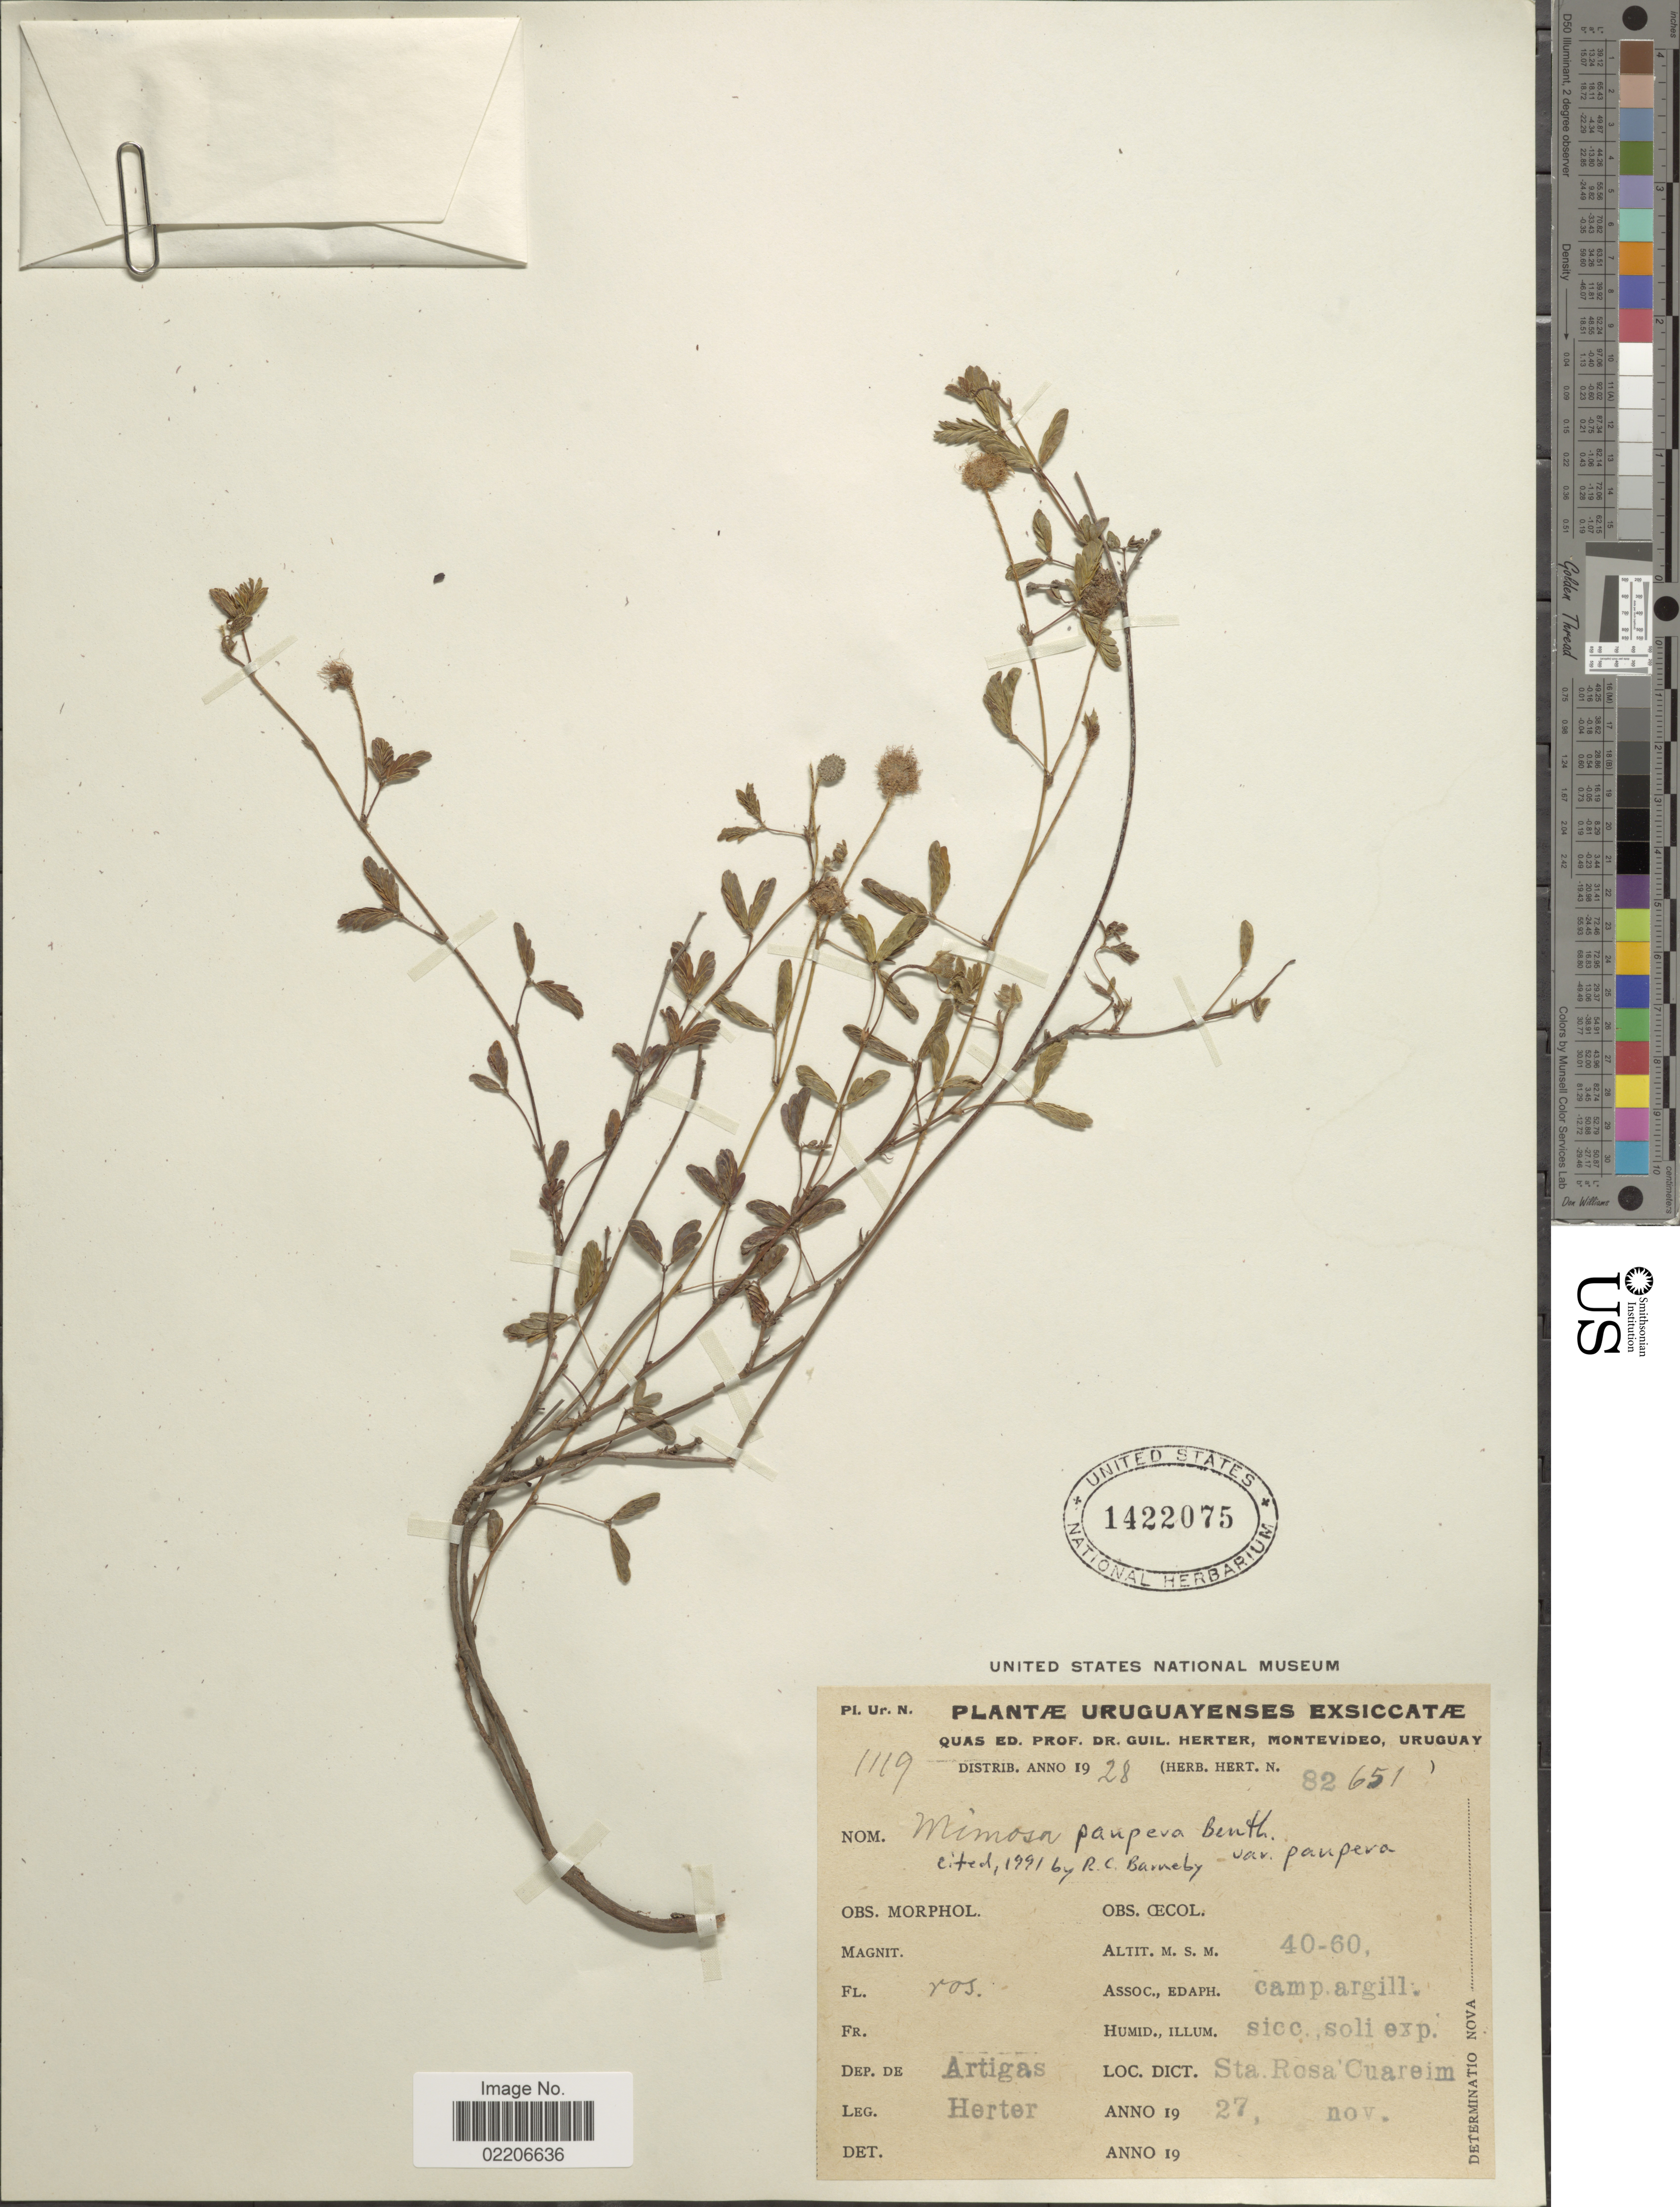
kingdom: Plantae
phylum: Tracheophyta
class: Magnoliopsida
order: Fabales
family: Fabaceae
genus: Mimosa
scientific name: Mimosa paupera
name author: Benth.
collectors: G. Herter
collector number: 1119/82651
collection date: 1927-11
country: Uruguay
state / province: Artigas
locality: Dep. de Artigas. Sta. Rosa, Cuareim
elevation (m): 40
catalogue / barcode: US 1422075